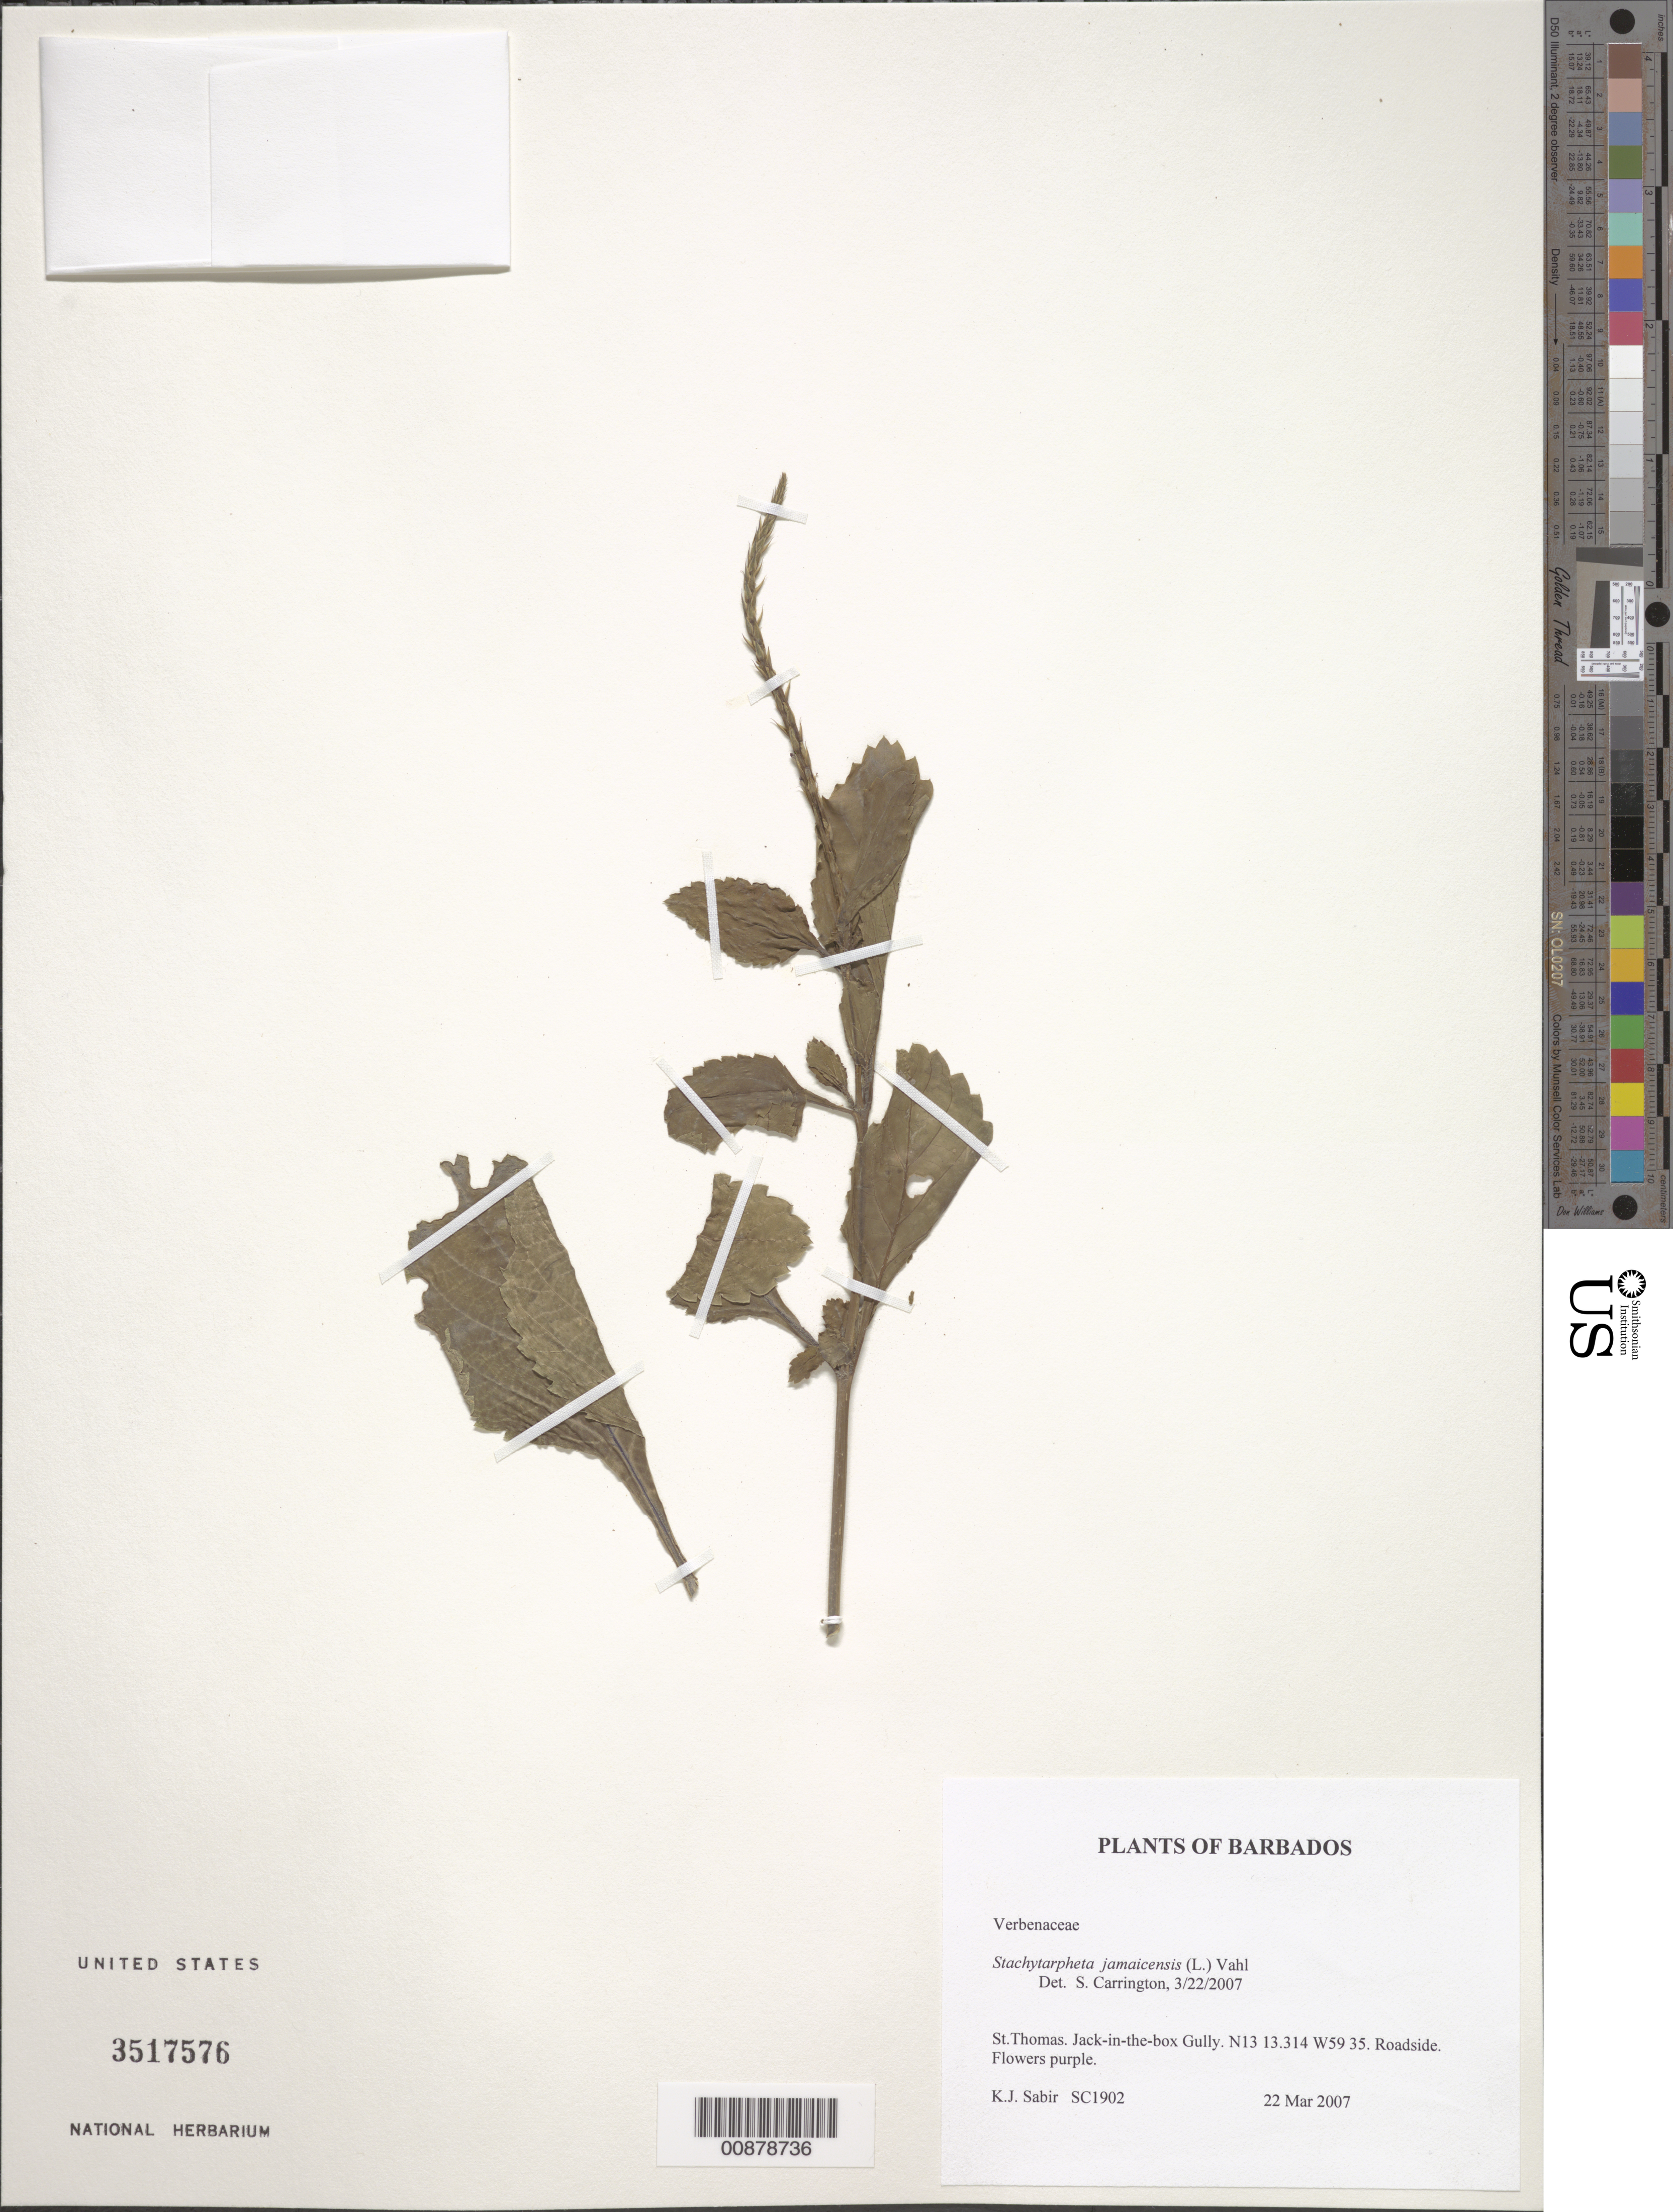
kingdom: Plantae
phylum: Tracheophyta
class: Magnoliopsida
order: Lamiales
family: Verbenaceae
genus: Stachytarpheta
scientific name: Stachytarpheta jamaicensis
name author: (L.) Vahl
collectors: K. Sabir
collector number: SC 1902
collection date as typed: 22 Mar 2007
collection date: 2007-03-22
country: Barbados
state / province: Saint Thomas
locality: Jack-in-the-box Gully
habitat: Roadside.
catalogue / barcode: US 3517576